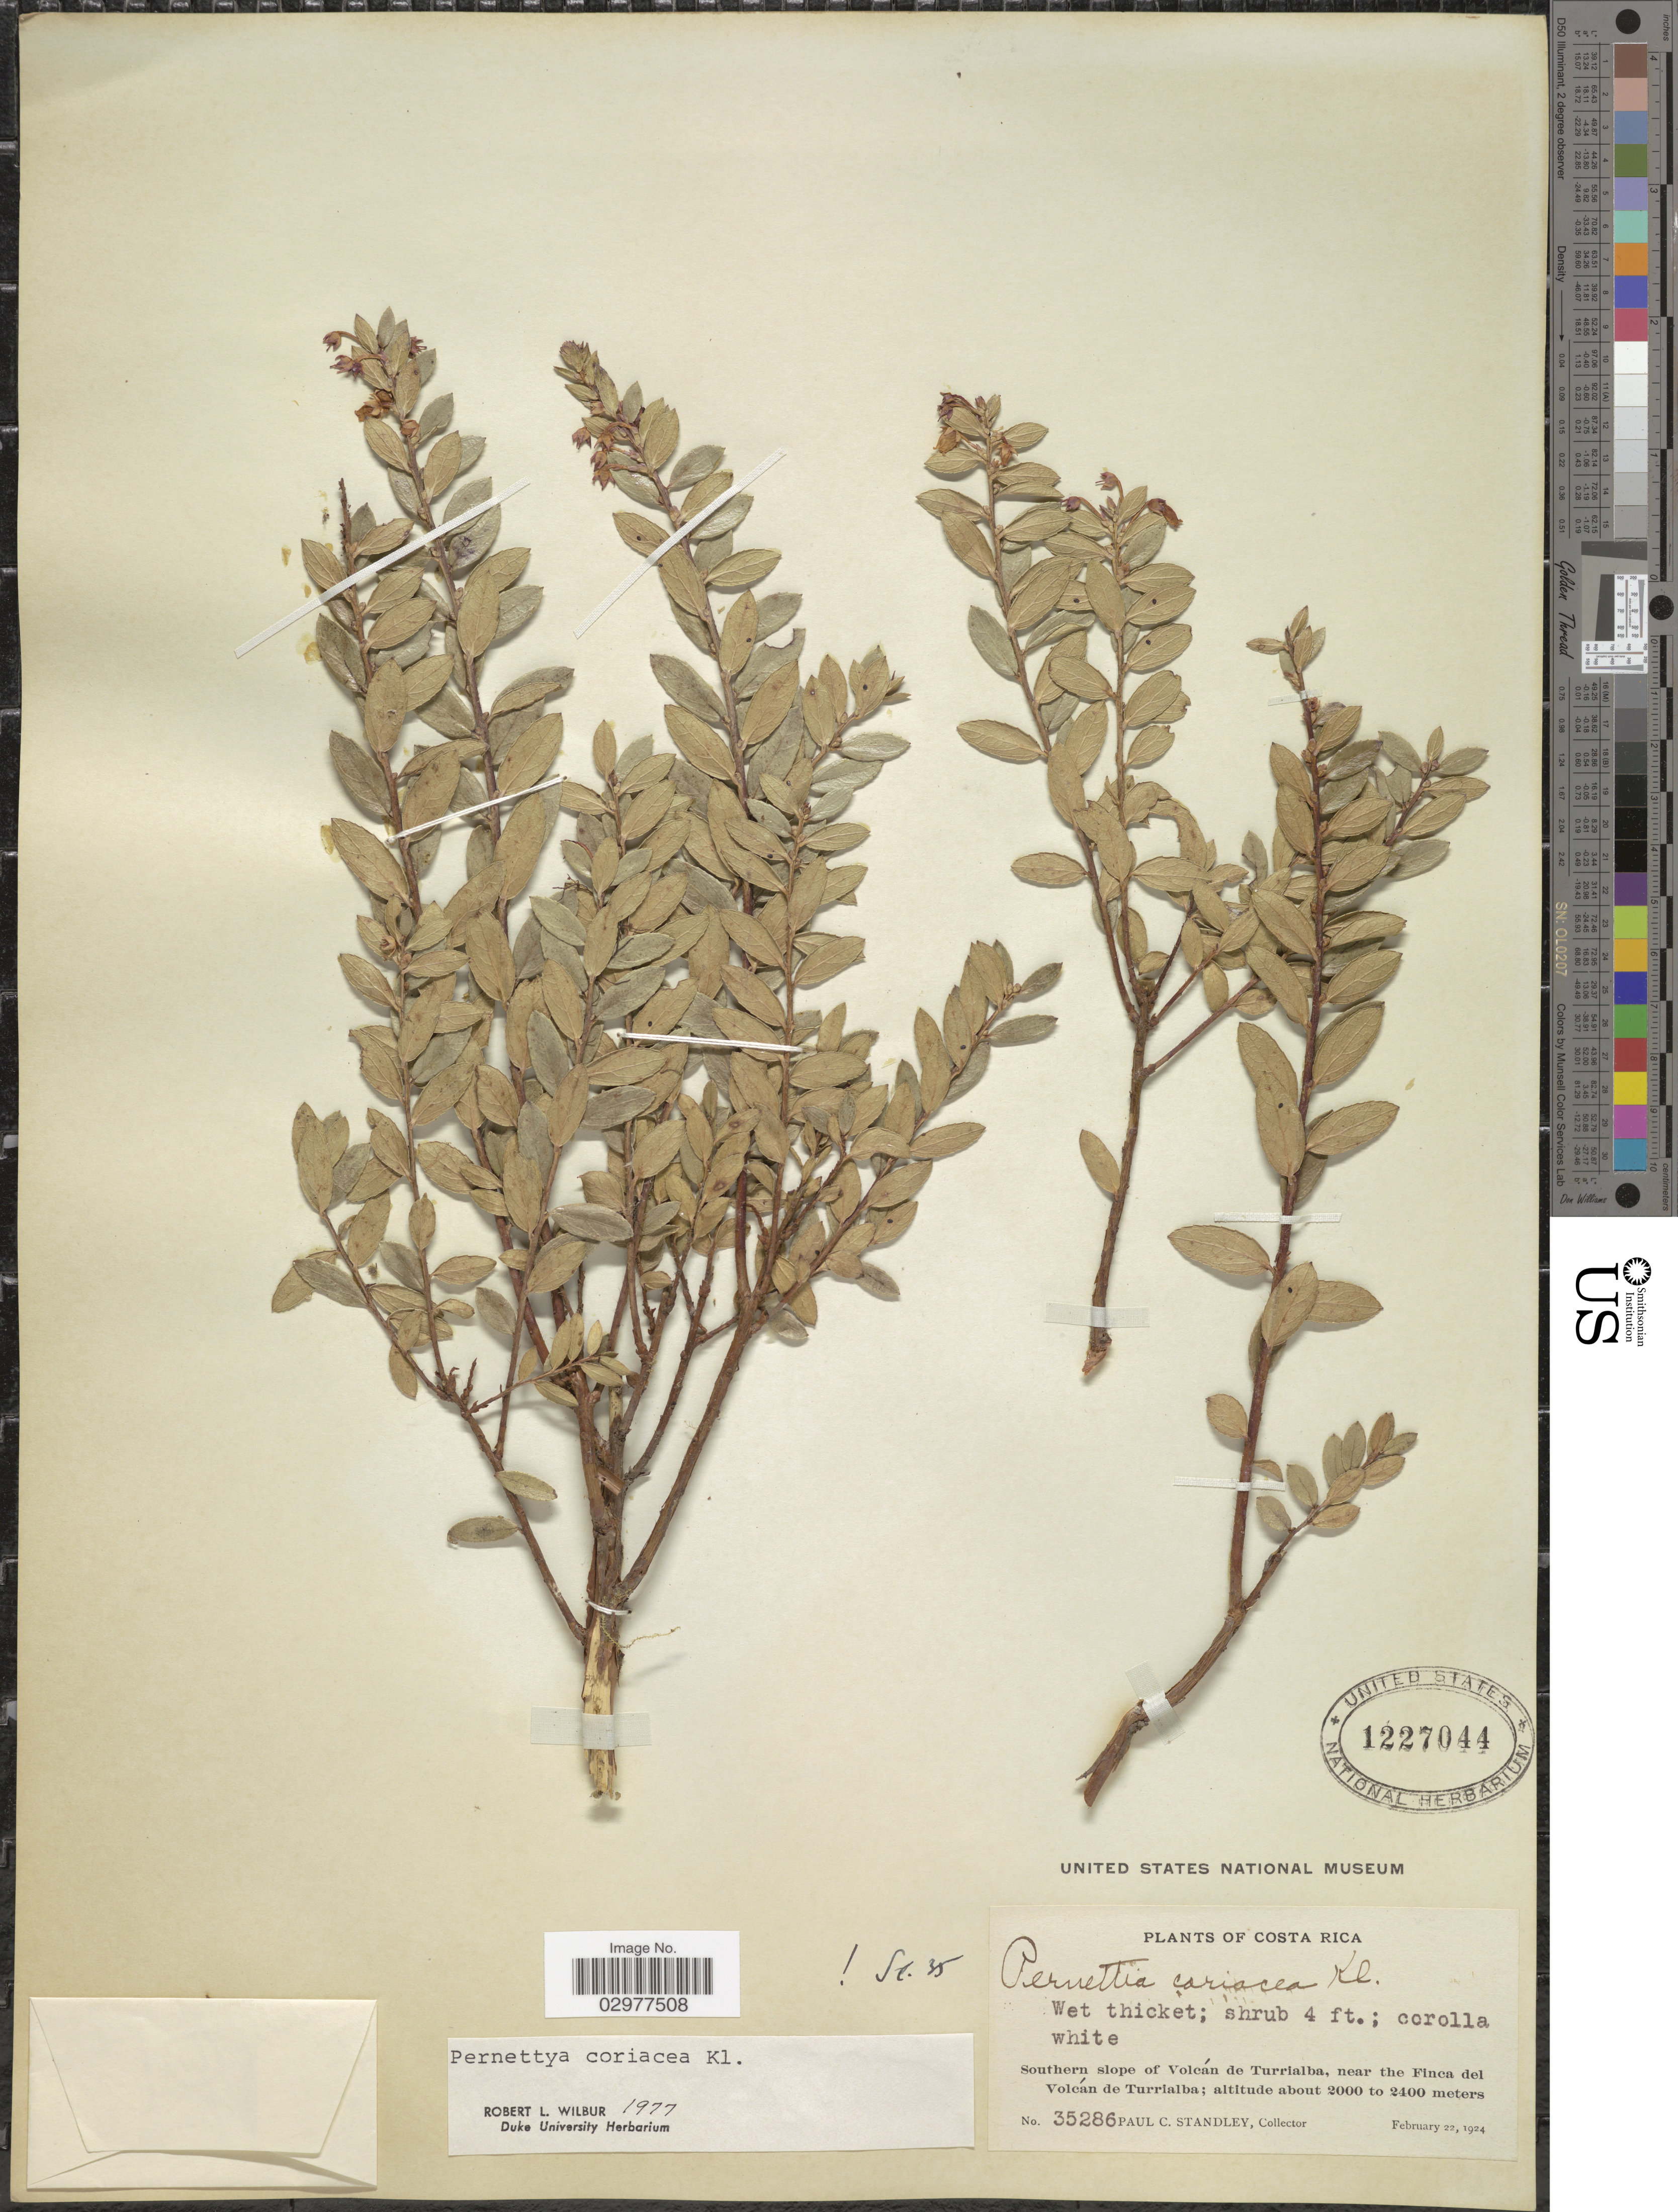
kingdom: Plantae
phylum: Tracheophyta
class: Magnoliopsida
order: Ericales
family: Ericaceae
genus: Pernettya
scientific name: Pernettya prostrata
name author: (Cav.) DC.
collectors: P. C. Standley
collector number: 35286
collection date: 1924-02-22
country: Costa Rica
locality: Southern slope of Volcán de Turrialba, near the Finca del Volcán de Turrialba.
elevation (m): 2000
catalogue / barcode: US 1227044